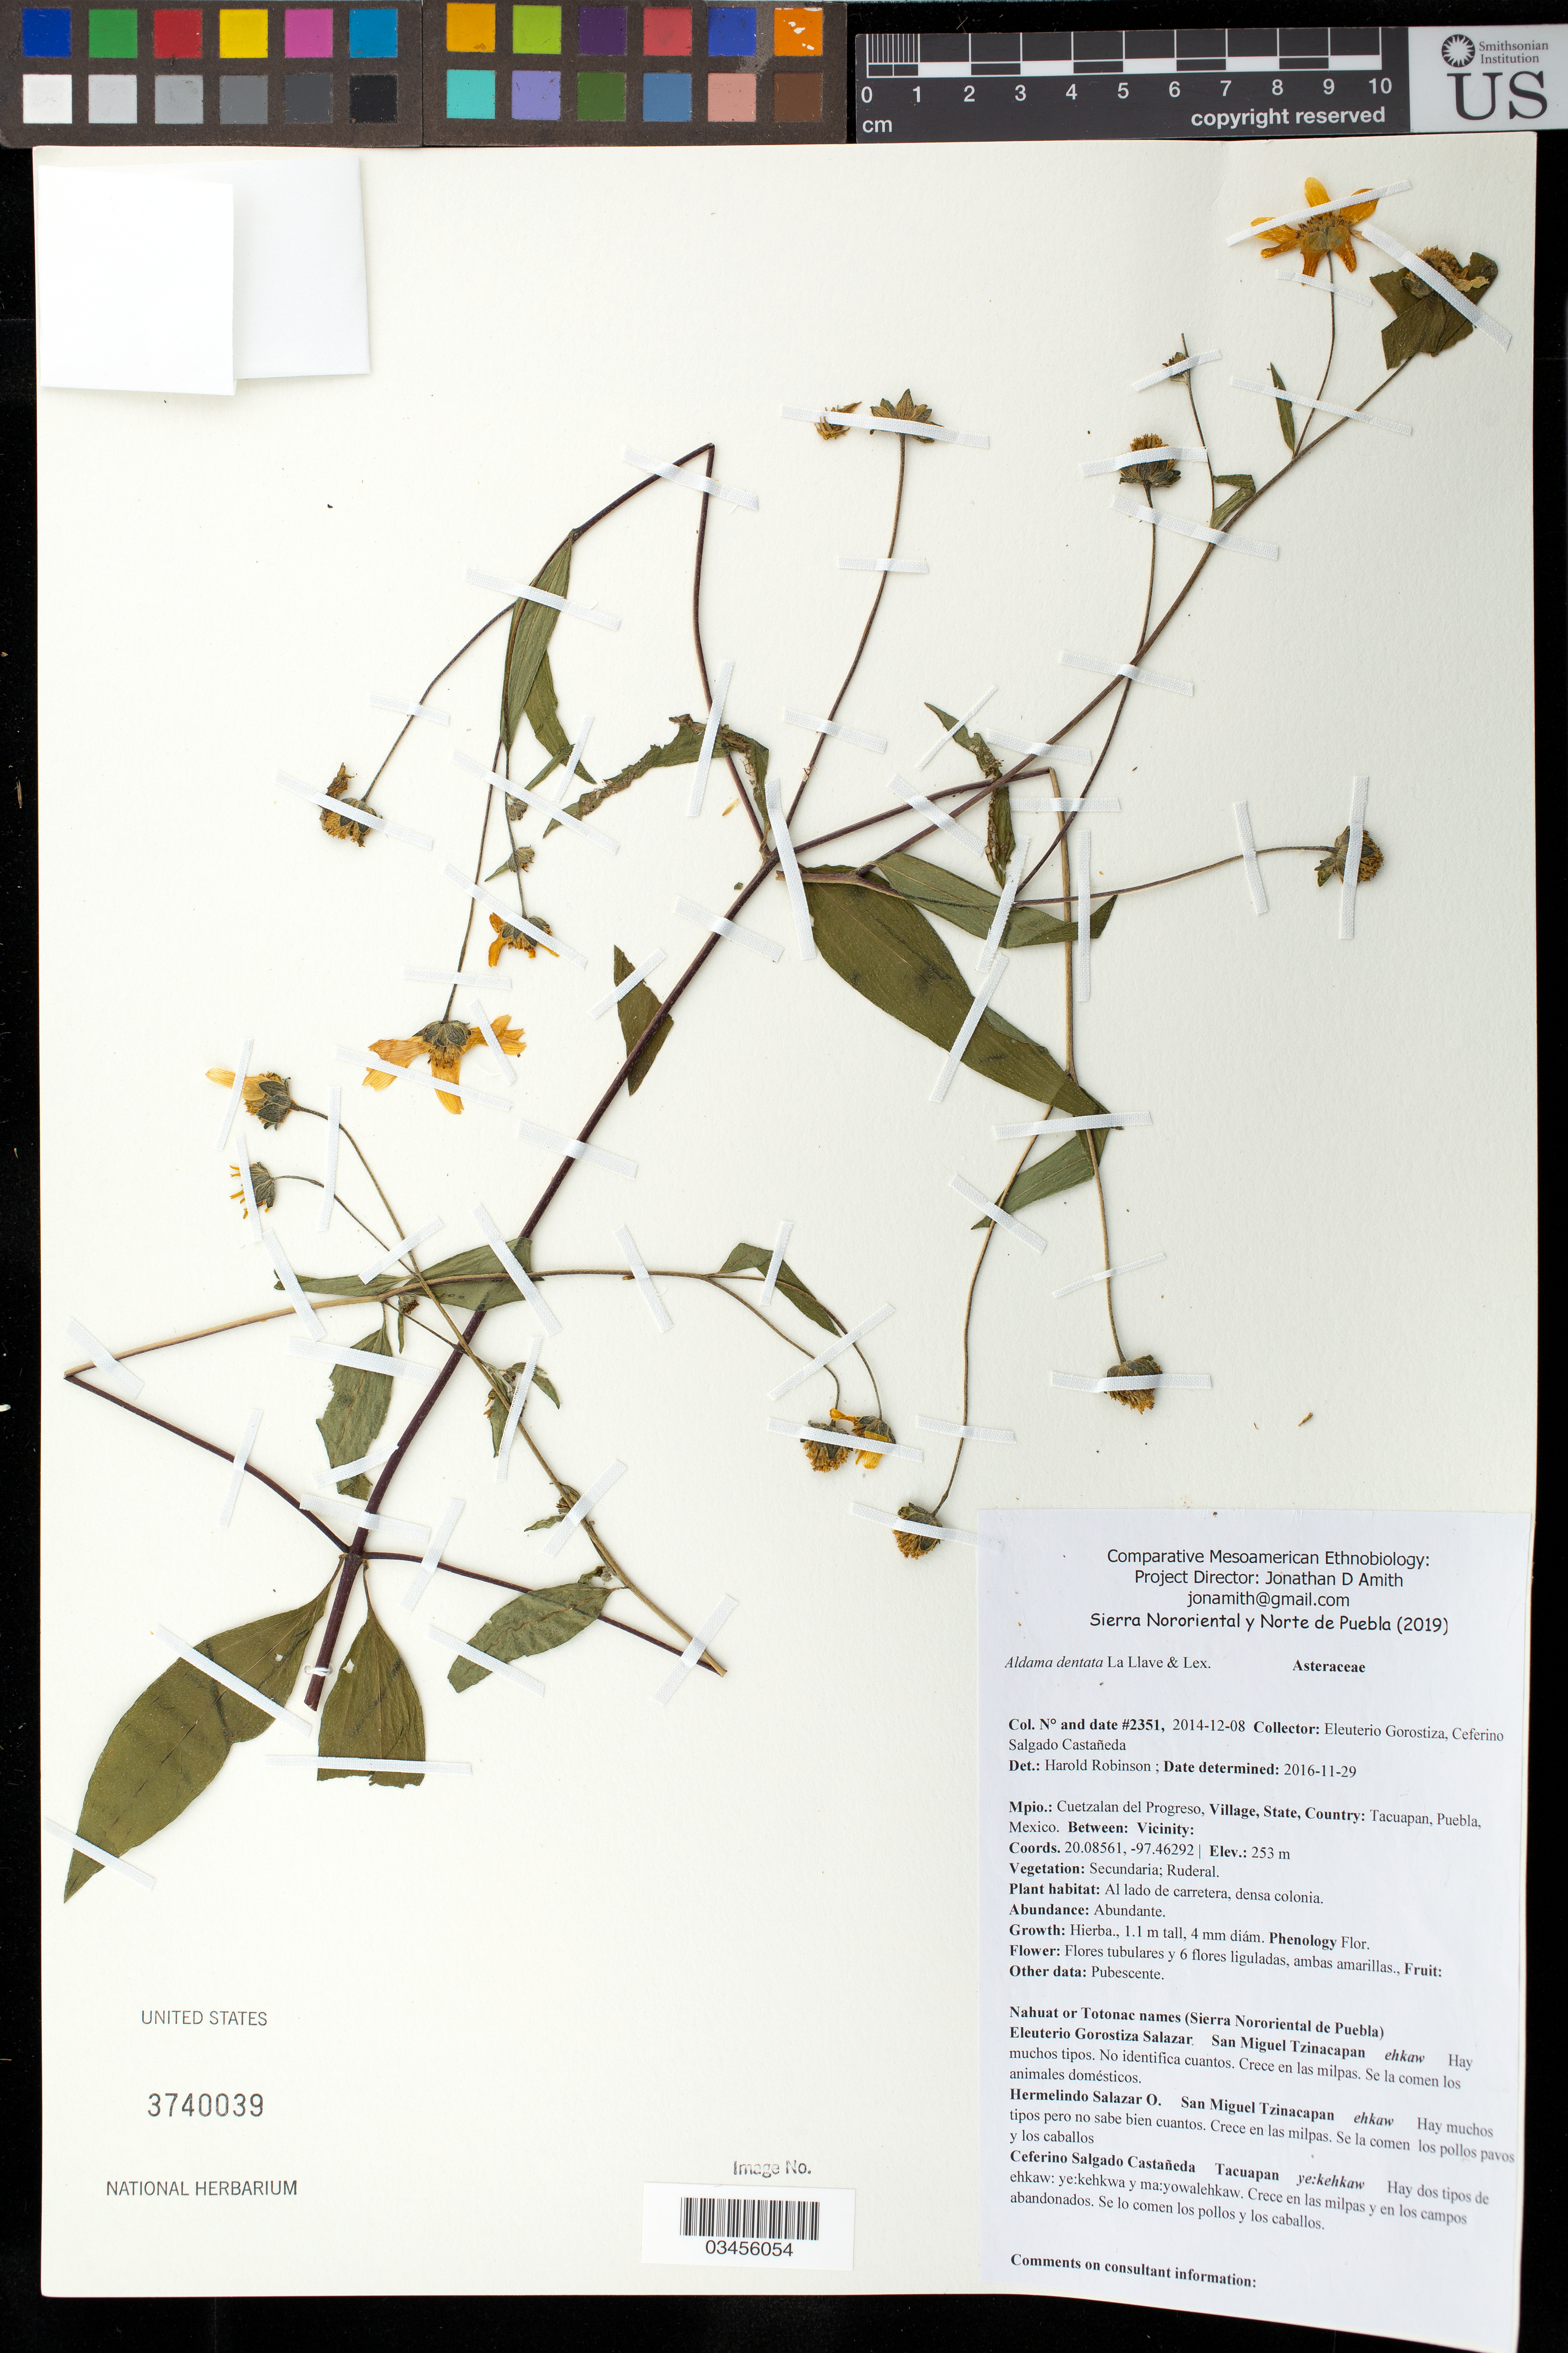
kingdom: Plantae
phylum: Tracheophyta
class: Magnoliopsida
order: Asterales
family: Asteraceae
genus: Aldama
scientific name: Aldama dentata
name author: La Llave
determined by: Robinson, Harold E., (US)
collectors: J. D. Amith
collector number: JDA_02351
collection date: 2014-12-08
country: México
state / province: Puebla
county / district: Cuetzalan del Progreso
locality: PUEBLO: Tacuapan, zona urbana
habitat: VEGETACIÓN y HABITAT: Ruderal. | Al lado de carretera, densa colonia.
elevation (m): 253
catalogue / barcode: US 3740039